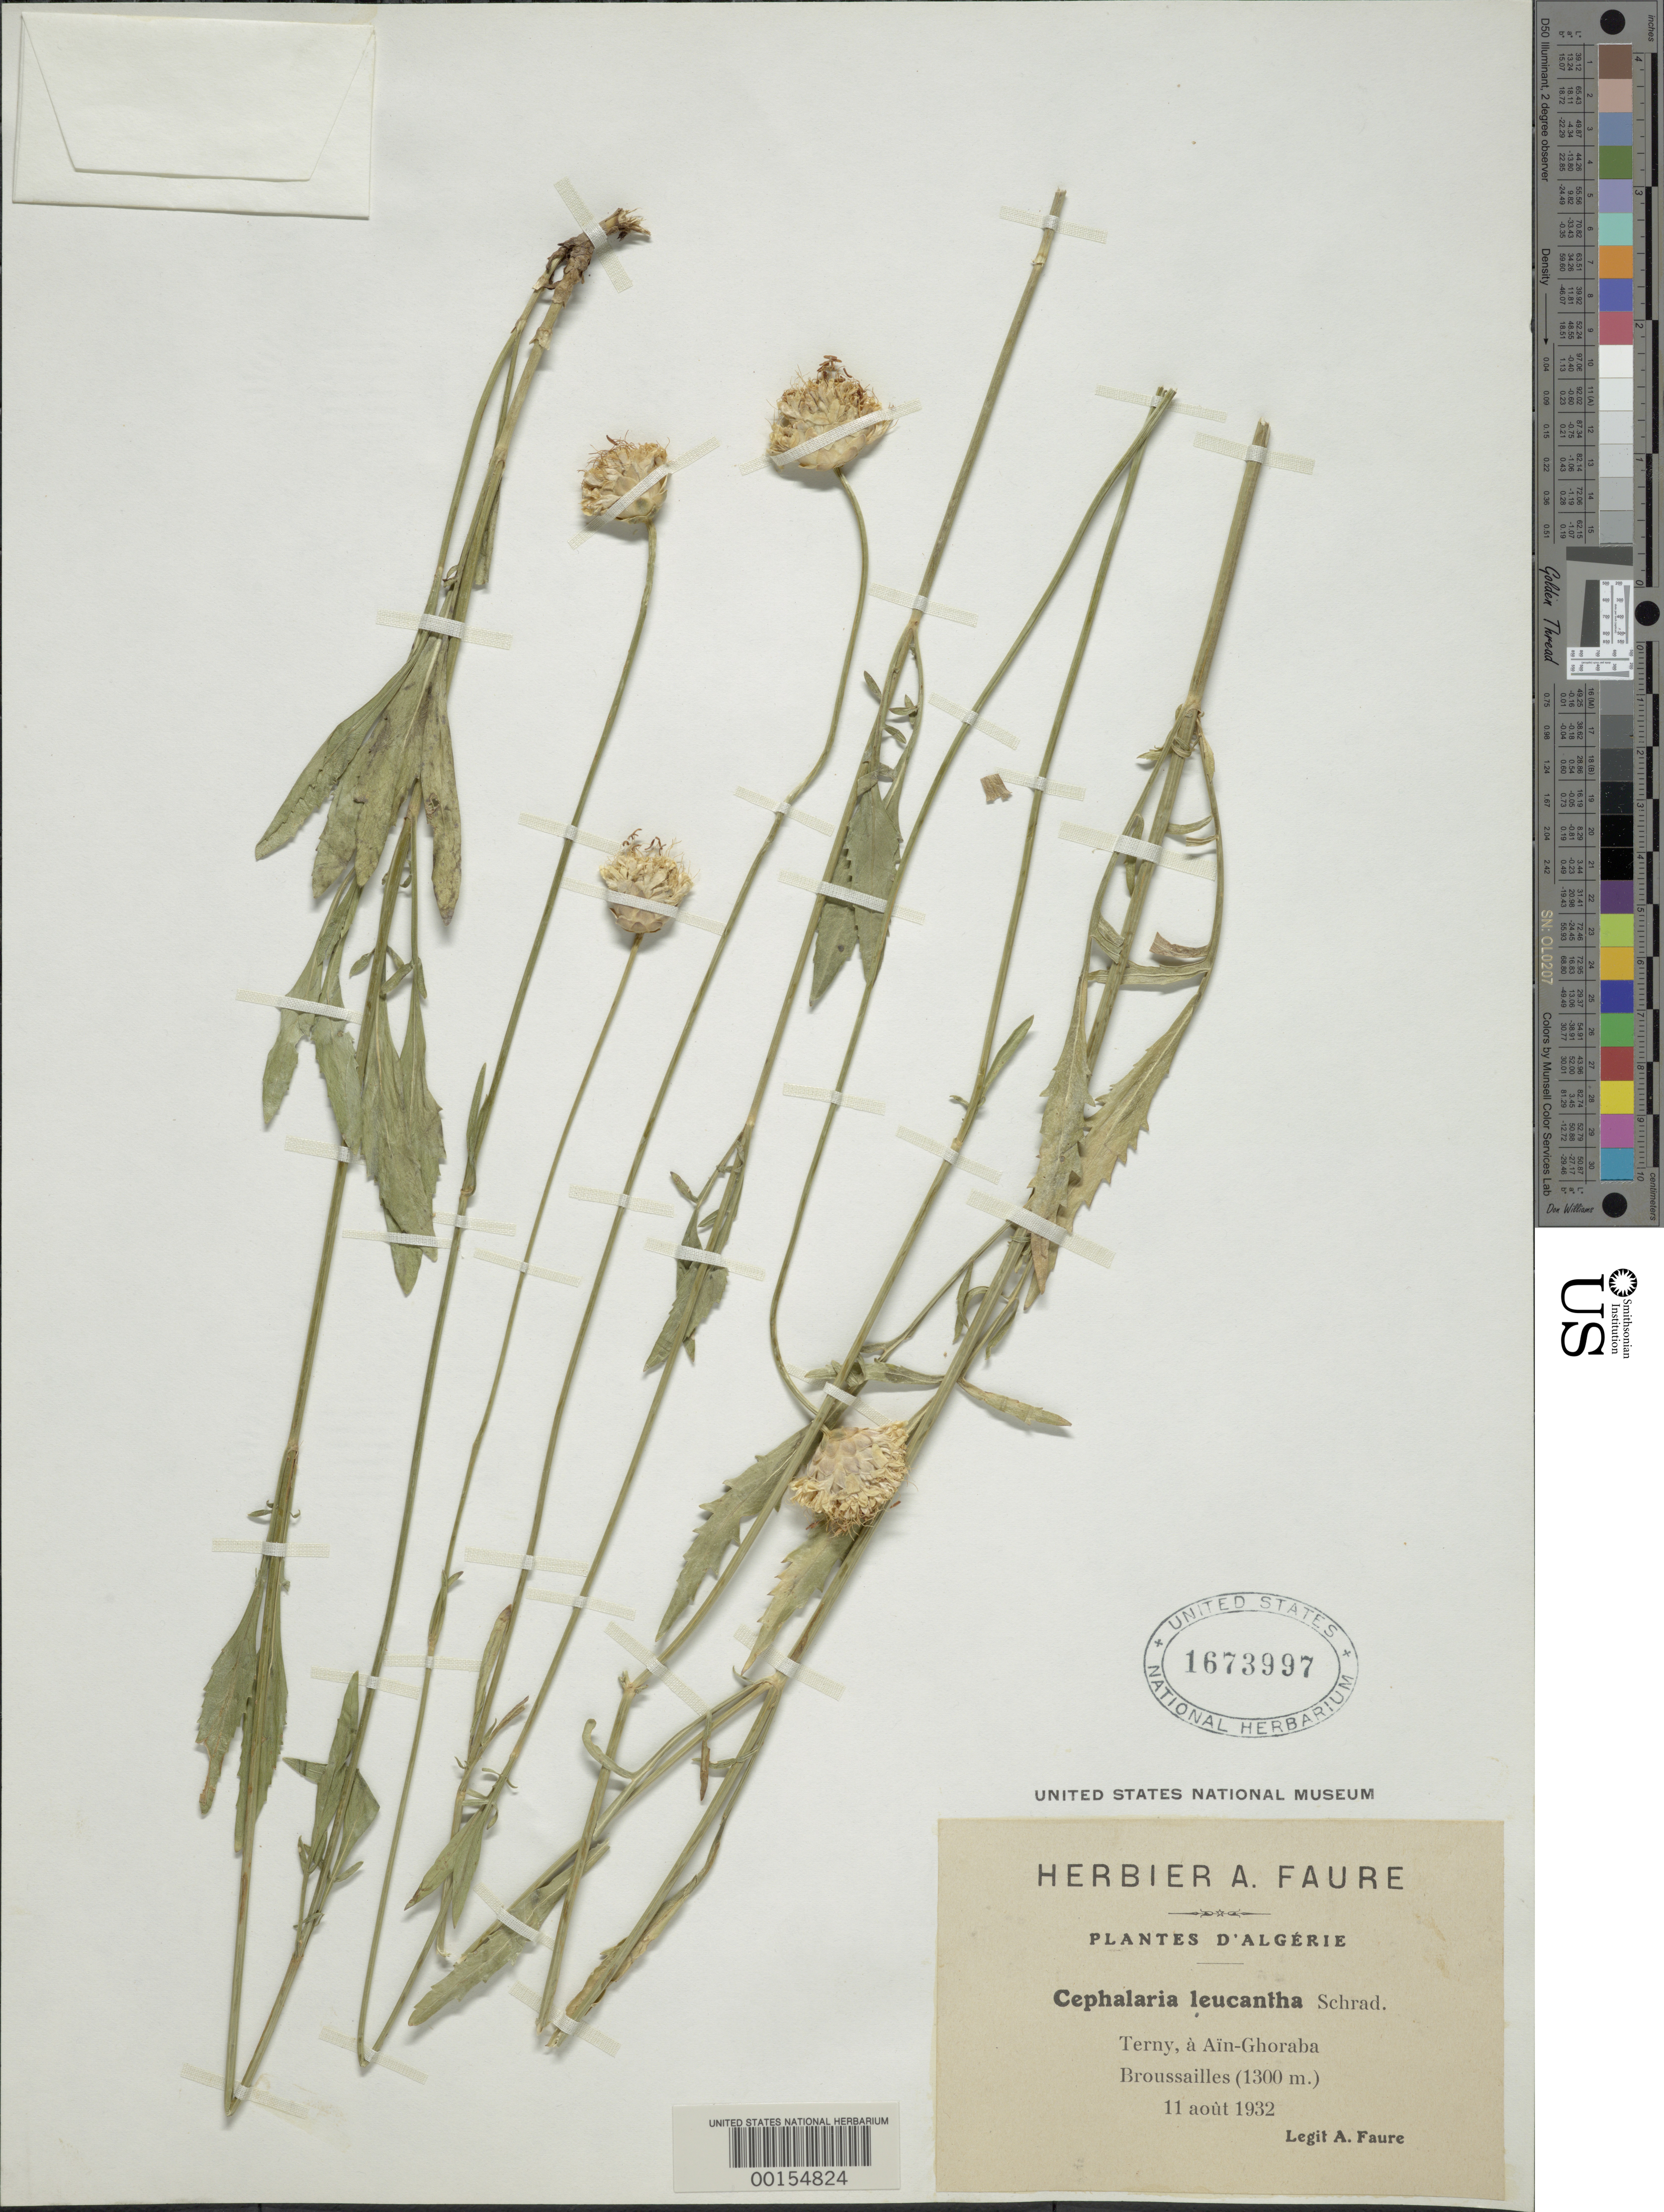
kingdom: Plantae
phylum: Tracheophyta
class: Magnoliopsida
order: Dipsacales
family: Caprifoliaceae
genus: Cephalaria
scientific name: Cephalaria leucantha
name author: Schrad.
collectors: A. Faure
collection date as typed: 11 Aug 1932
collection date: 1932-08-11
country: Algeria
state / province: Tlemcen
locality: Terny, a Ain-Ghoraba, Broussailes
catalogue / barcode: US 1673997